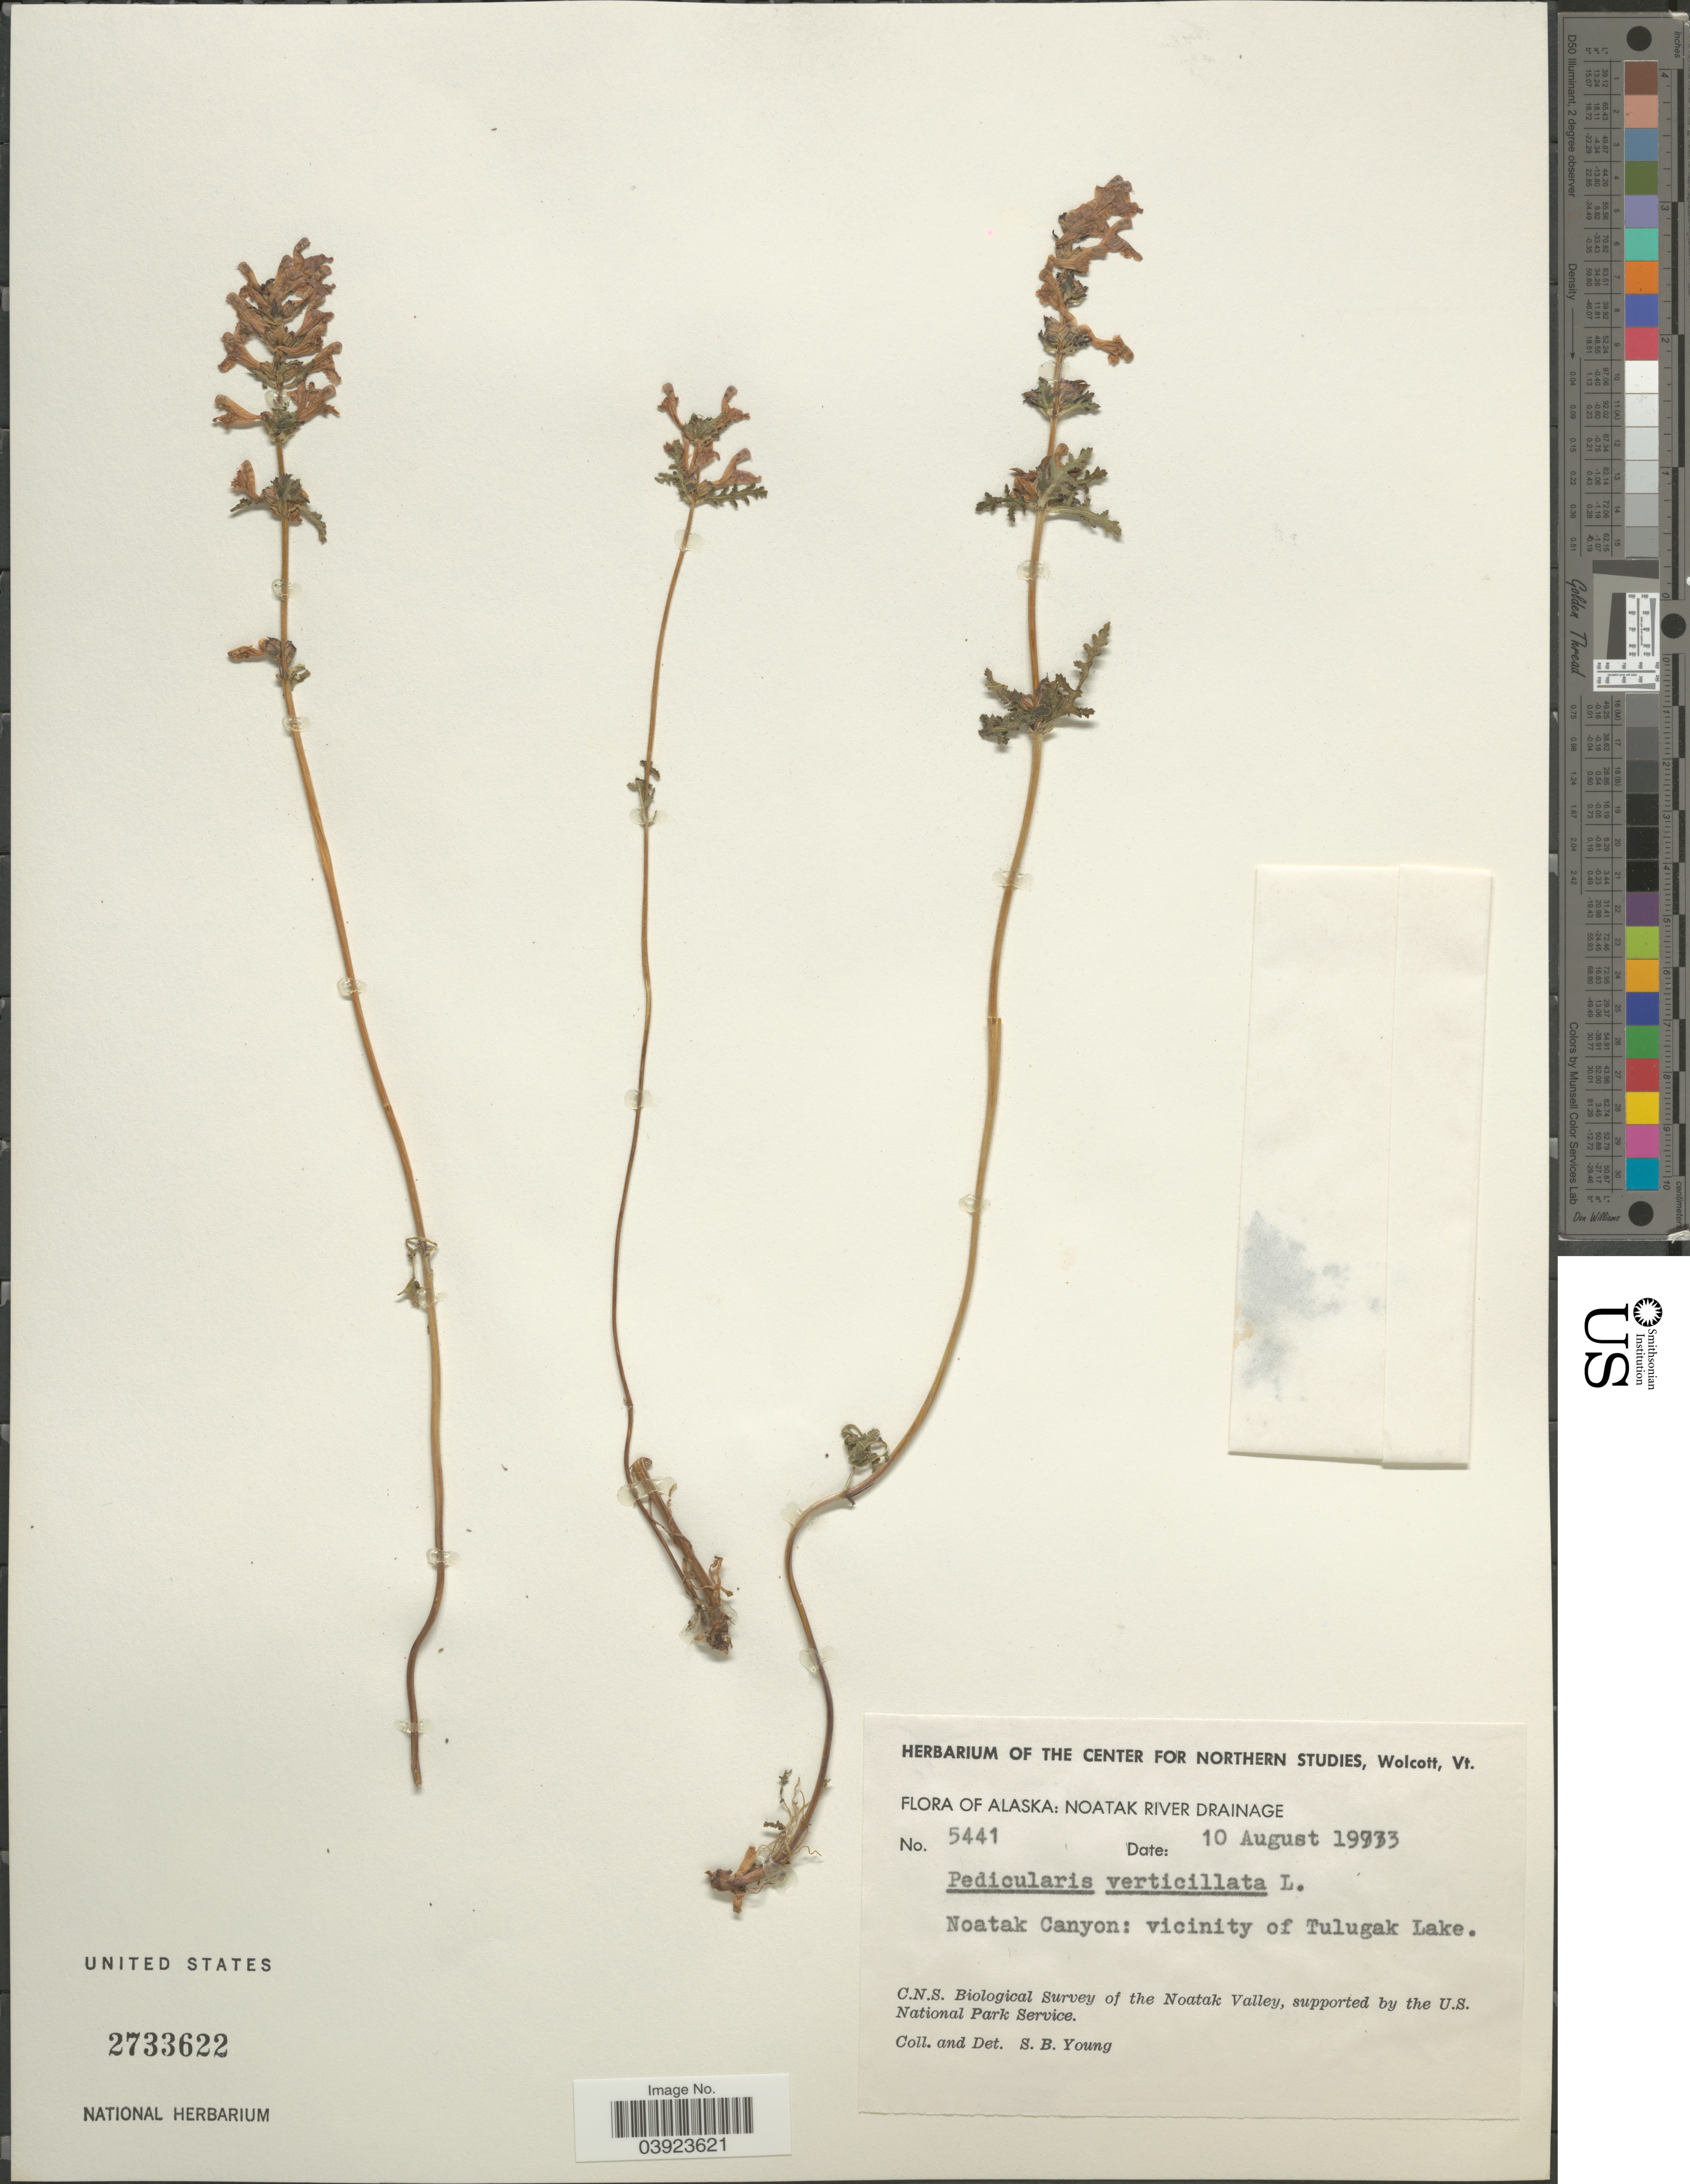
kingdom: Plantae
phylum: Tracheophyta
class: Magnoliopsida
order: Lamiales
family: Orobanchaceae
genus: Pedicularis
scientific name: Pedicularis verticillata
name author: L.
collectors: S. Young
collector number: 5441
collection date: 1933-08-10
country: United States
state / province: Alaska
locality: Noatak River Drainage. Noatak Canyon: vicinity of Tulugak Lake. Noatak Valley.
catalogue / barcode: US 2733622